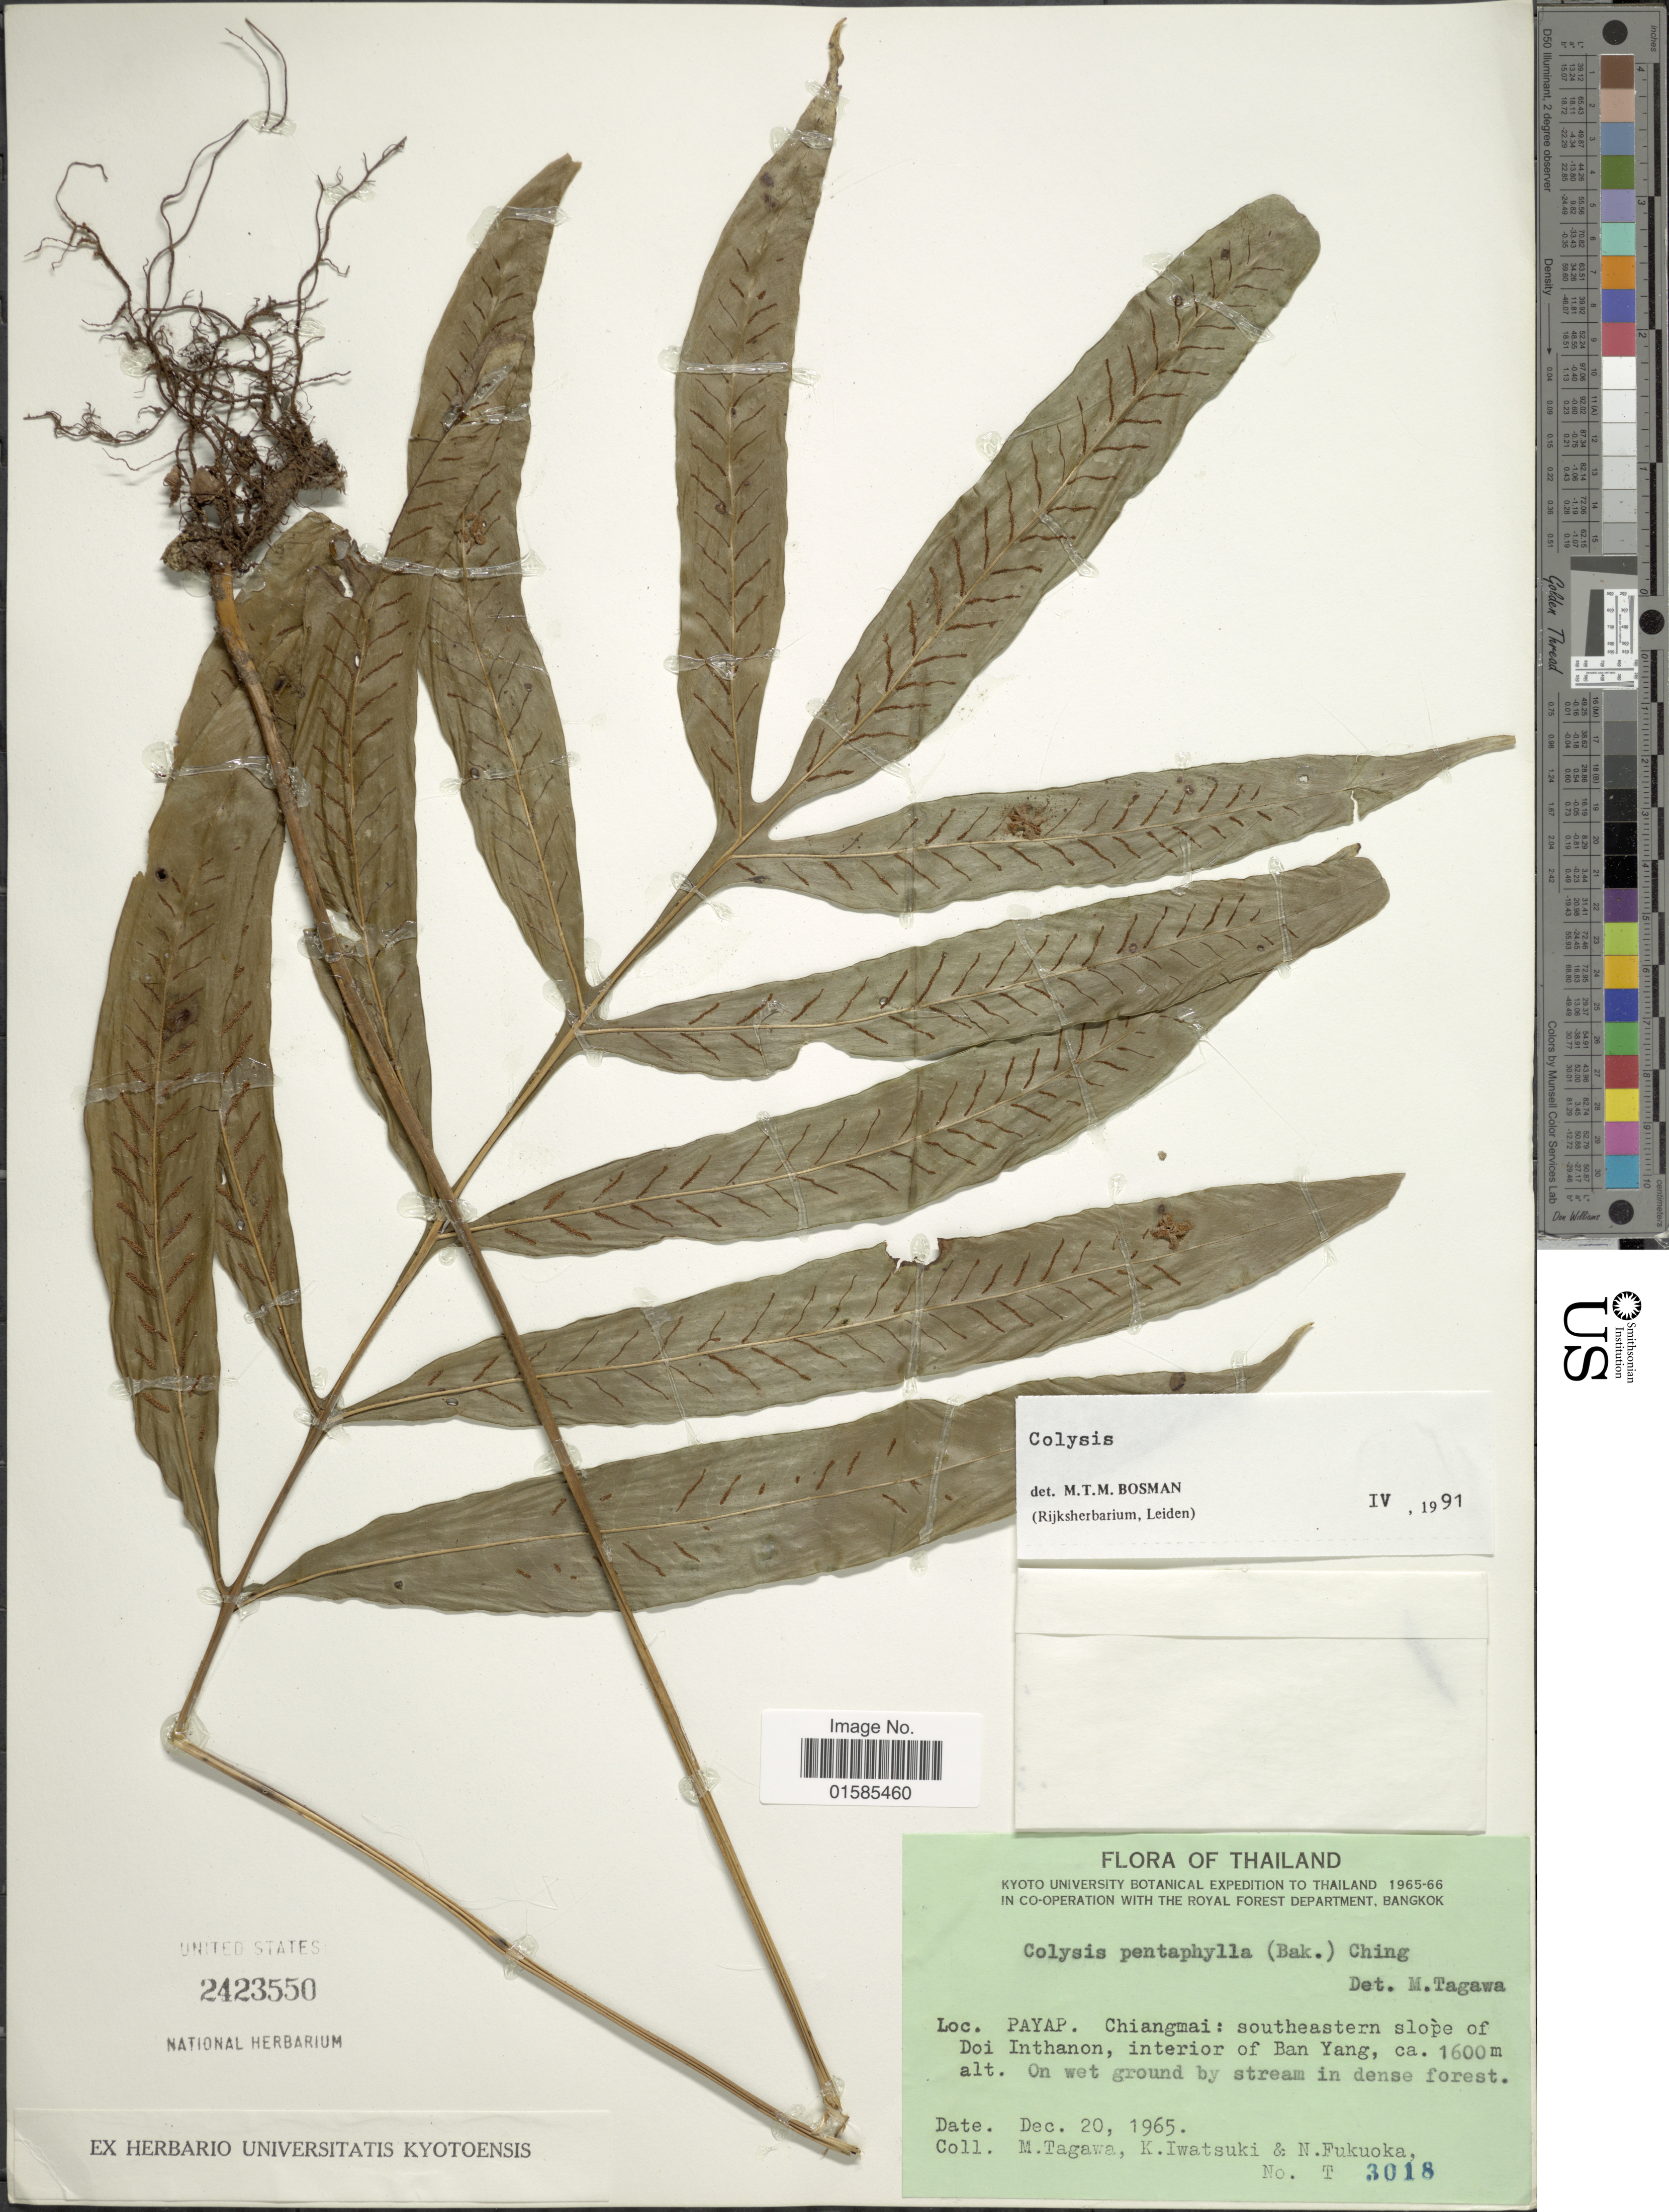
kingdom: Plantae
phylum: Tracheophyta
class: Polypodiopsida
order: Polypodiales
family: Polypodiaceae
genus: Leptochilus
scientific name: Leptochilus pentaphylla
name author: (Baker)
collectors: M. Tagawa, K. Iwatsuki & N. Fukuoka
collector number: T 3018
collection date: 1965-12-20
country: Thailand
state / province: Chiang Mai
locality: Thailand, Payap. Chiangmai: southeastern slope of Doi Inthanon, interior of Ban Yang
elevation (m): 1600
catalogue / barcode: US 2423550